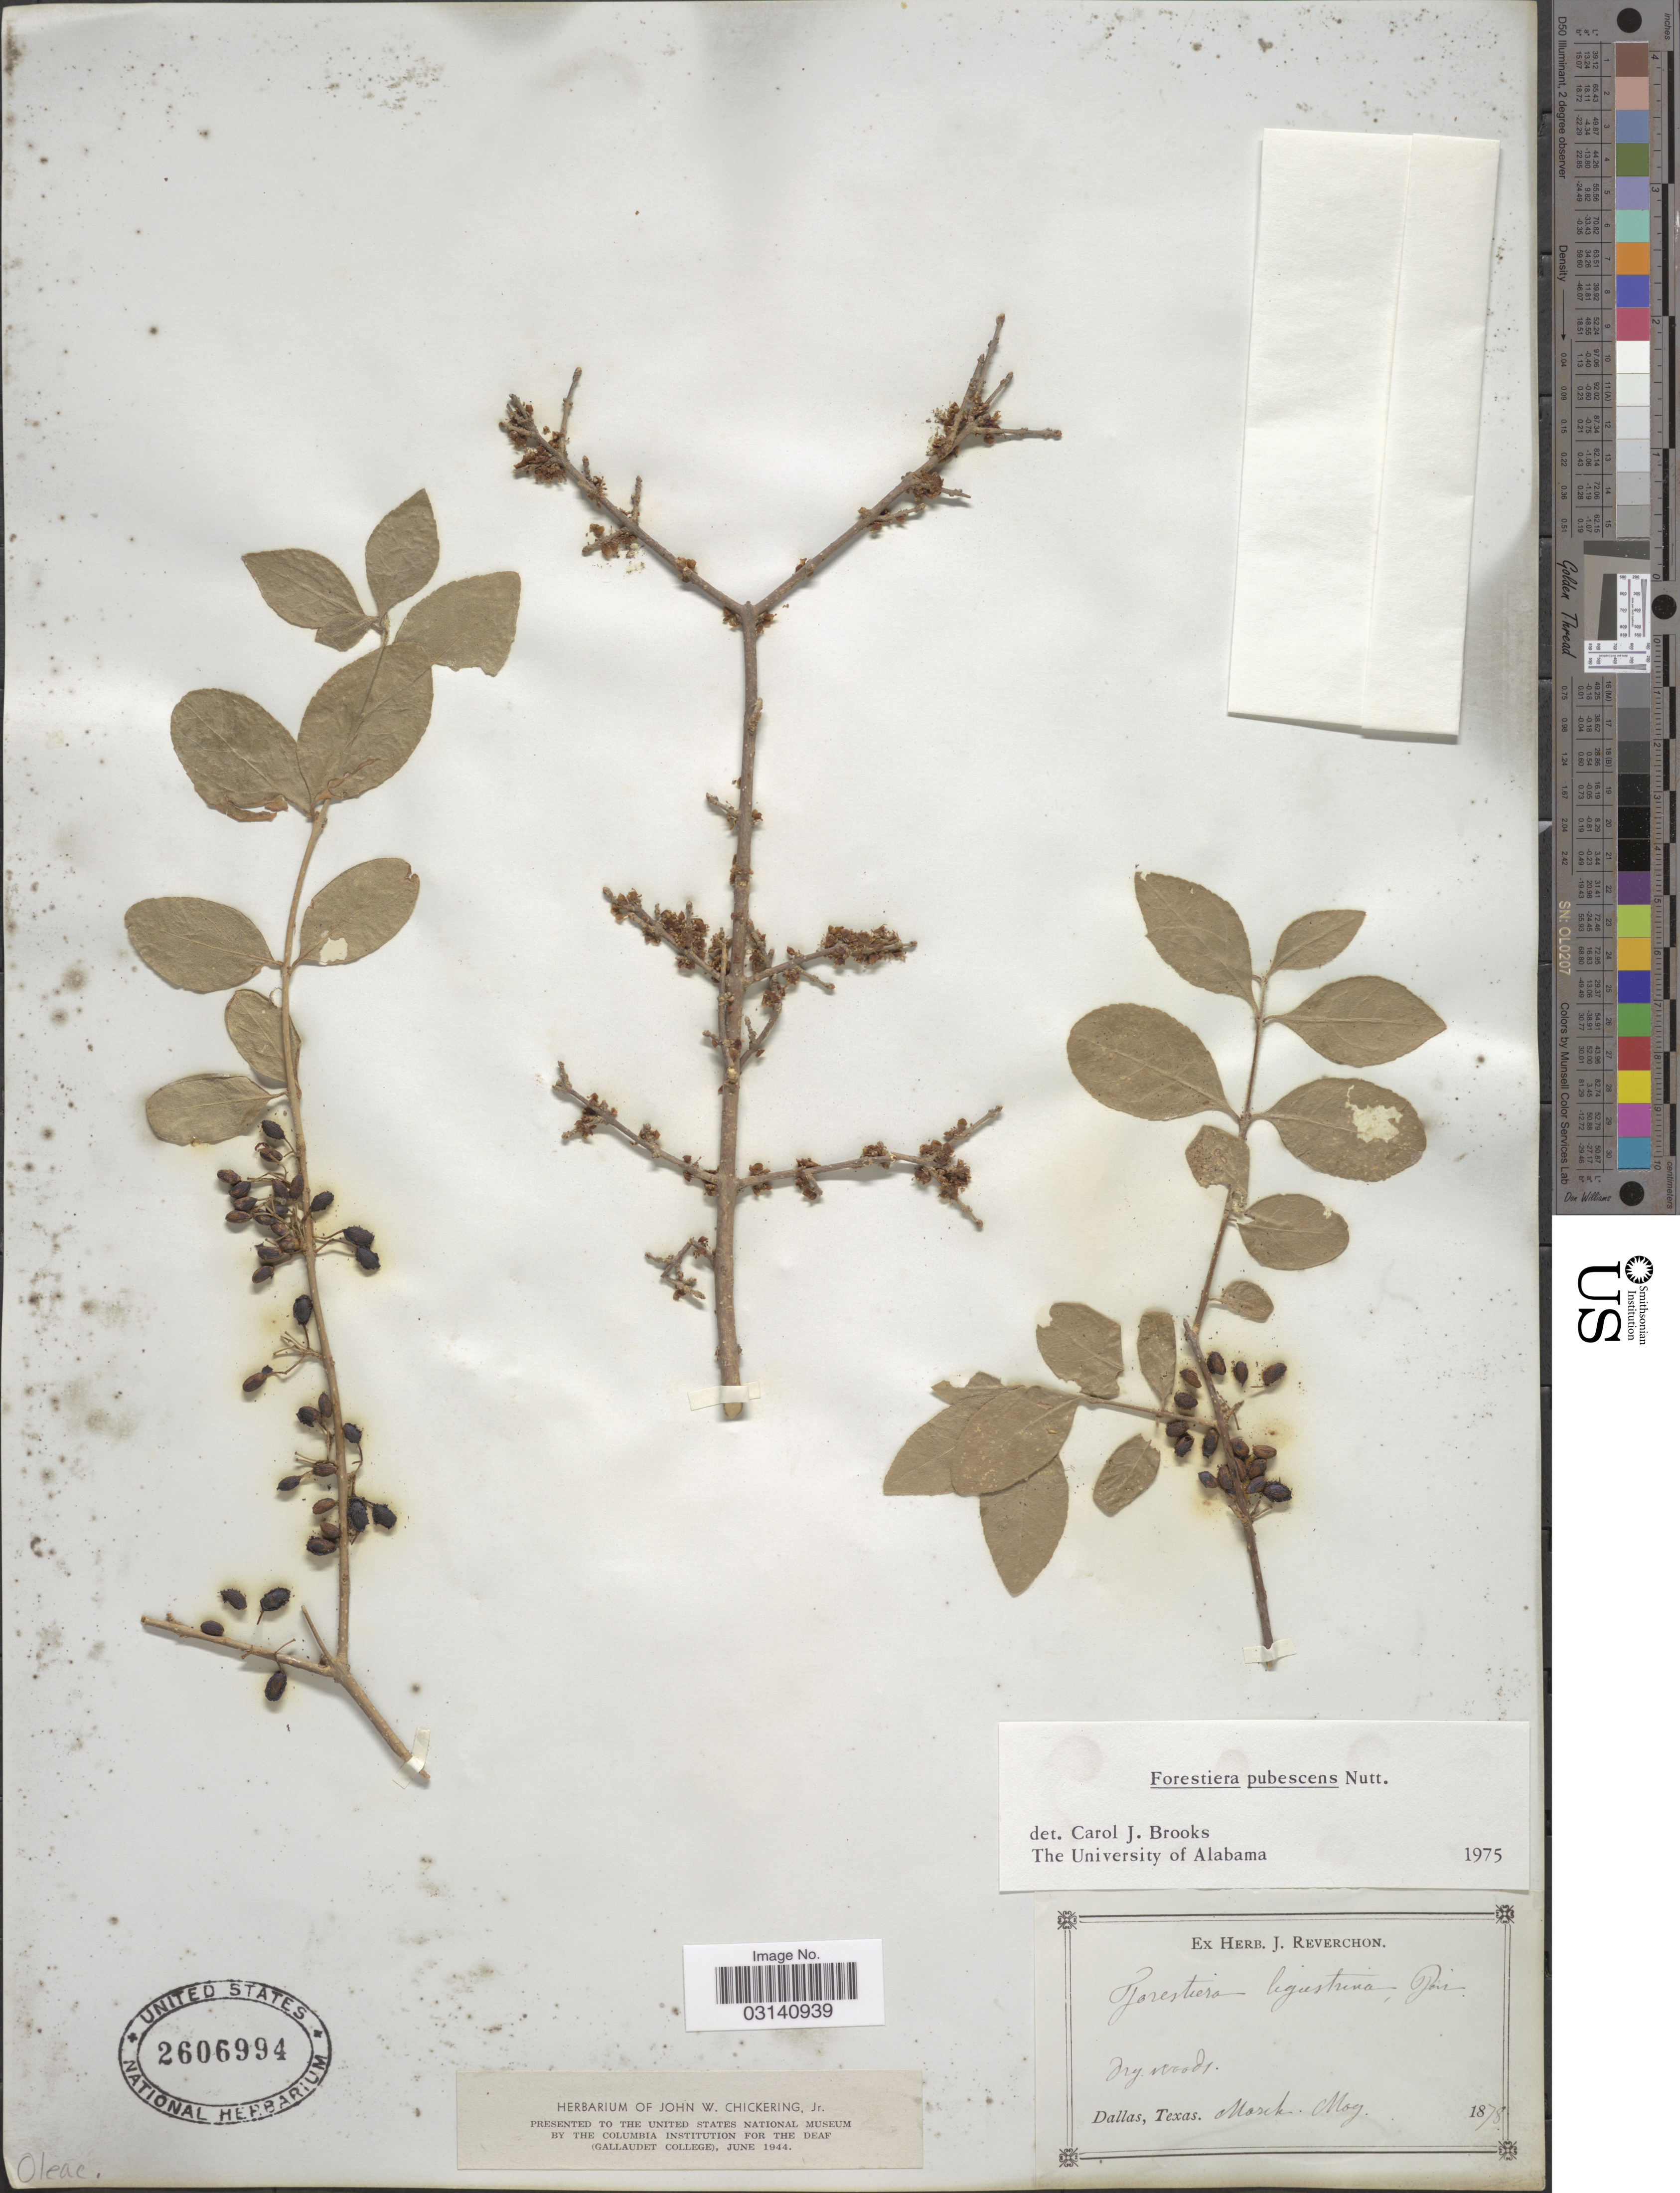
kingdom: Plantae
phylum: Tracheophyta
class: Magnoliopsida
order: Lamiales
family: Oleaceae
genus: Forestiera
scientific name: Forestiera pubescens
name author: Nutt.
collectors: M. Mog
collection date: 1878-03/1878-05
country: United States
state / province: Texas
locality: Dallas.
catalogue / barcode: US 2606994